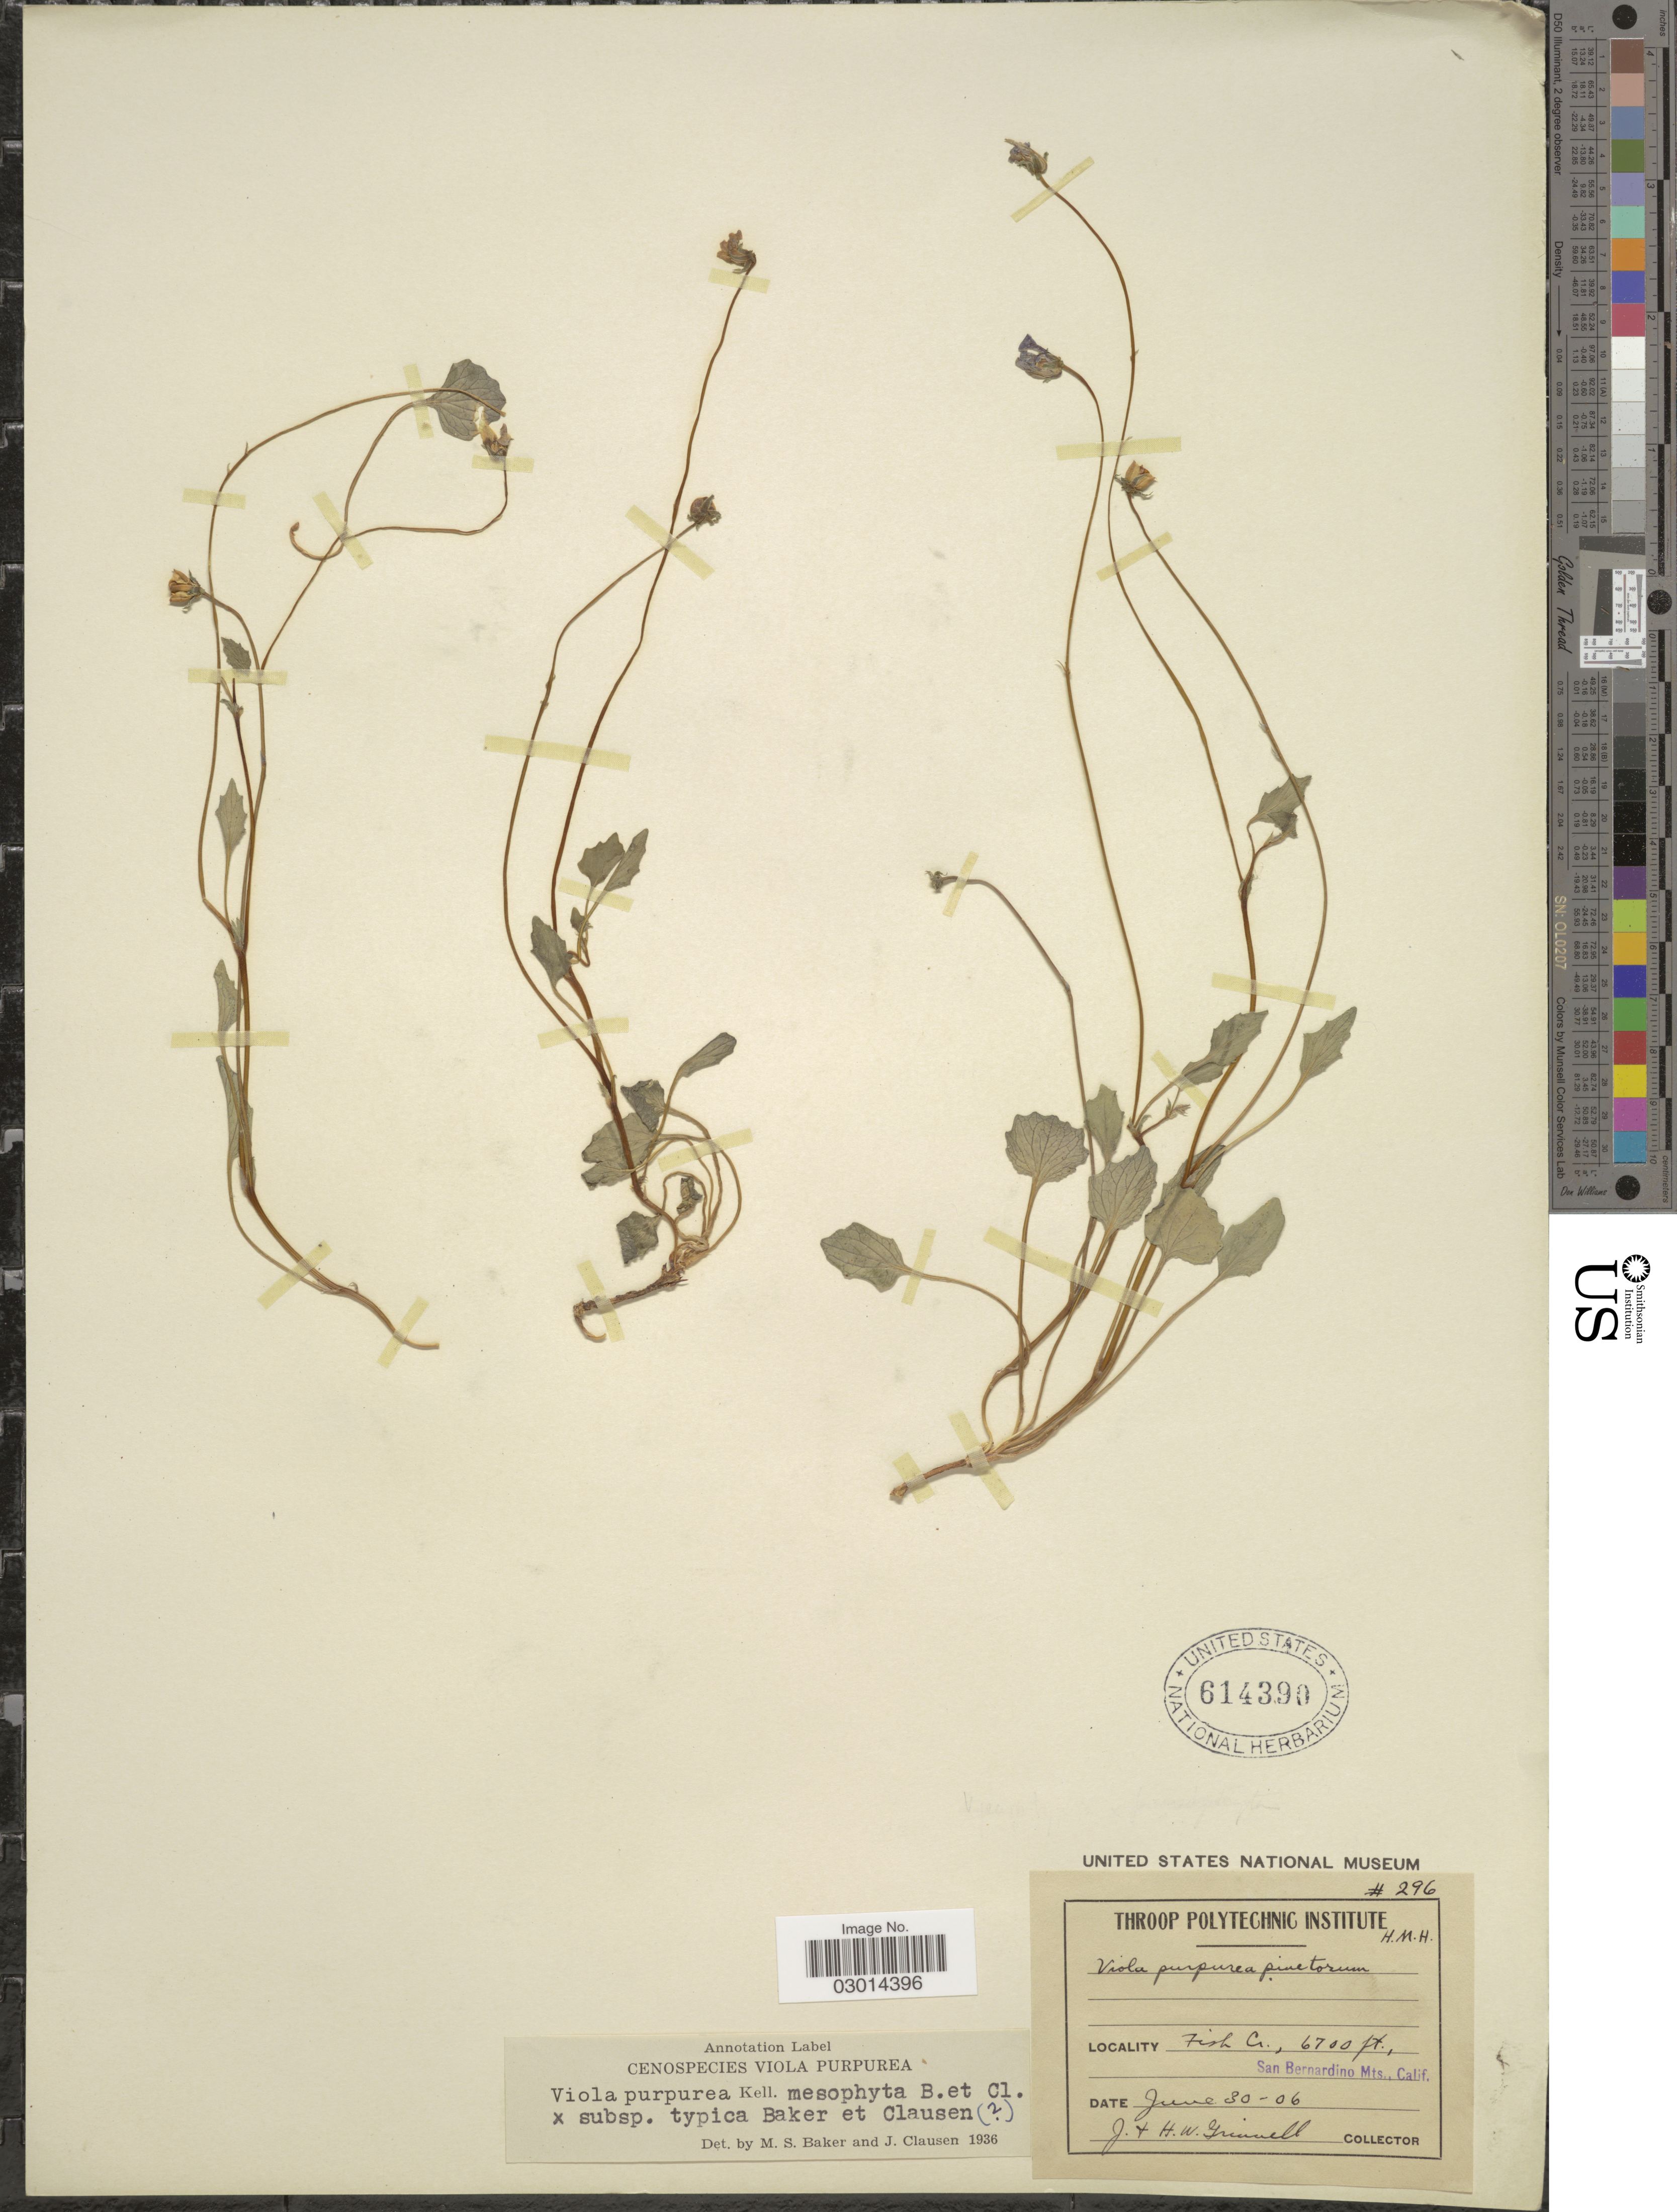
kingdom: Plantae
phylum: Tracheophyta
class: Magnoliopsida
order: Malpighiales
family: Violaceae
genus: Viola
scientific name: Viola purpurea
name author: Kellogg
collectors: J. Grinnell & H. Grinnell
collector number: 296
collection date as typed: Transcribed d/m/y: 30/6/6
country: United States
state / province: California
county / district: San Bernardino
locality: Fish Co., San Bernardino Mts.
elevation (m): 2042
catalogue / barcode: US 614390